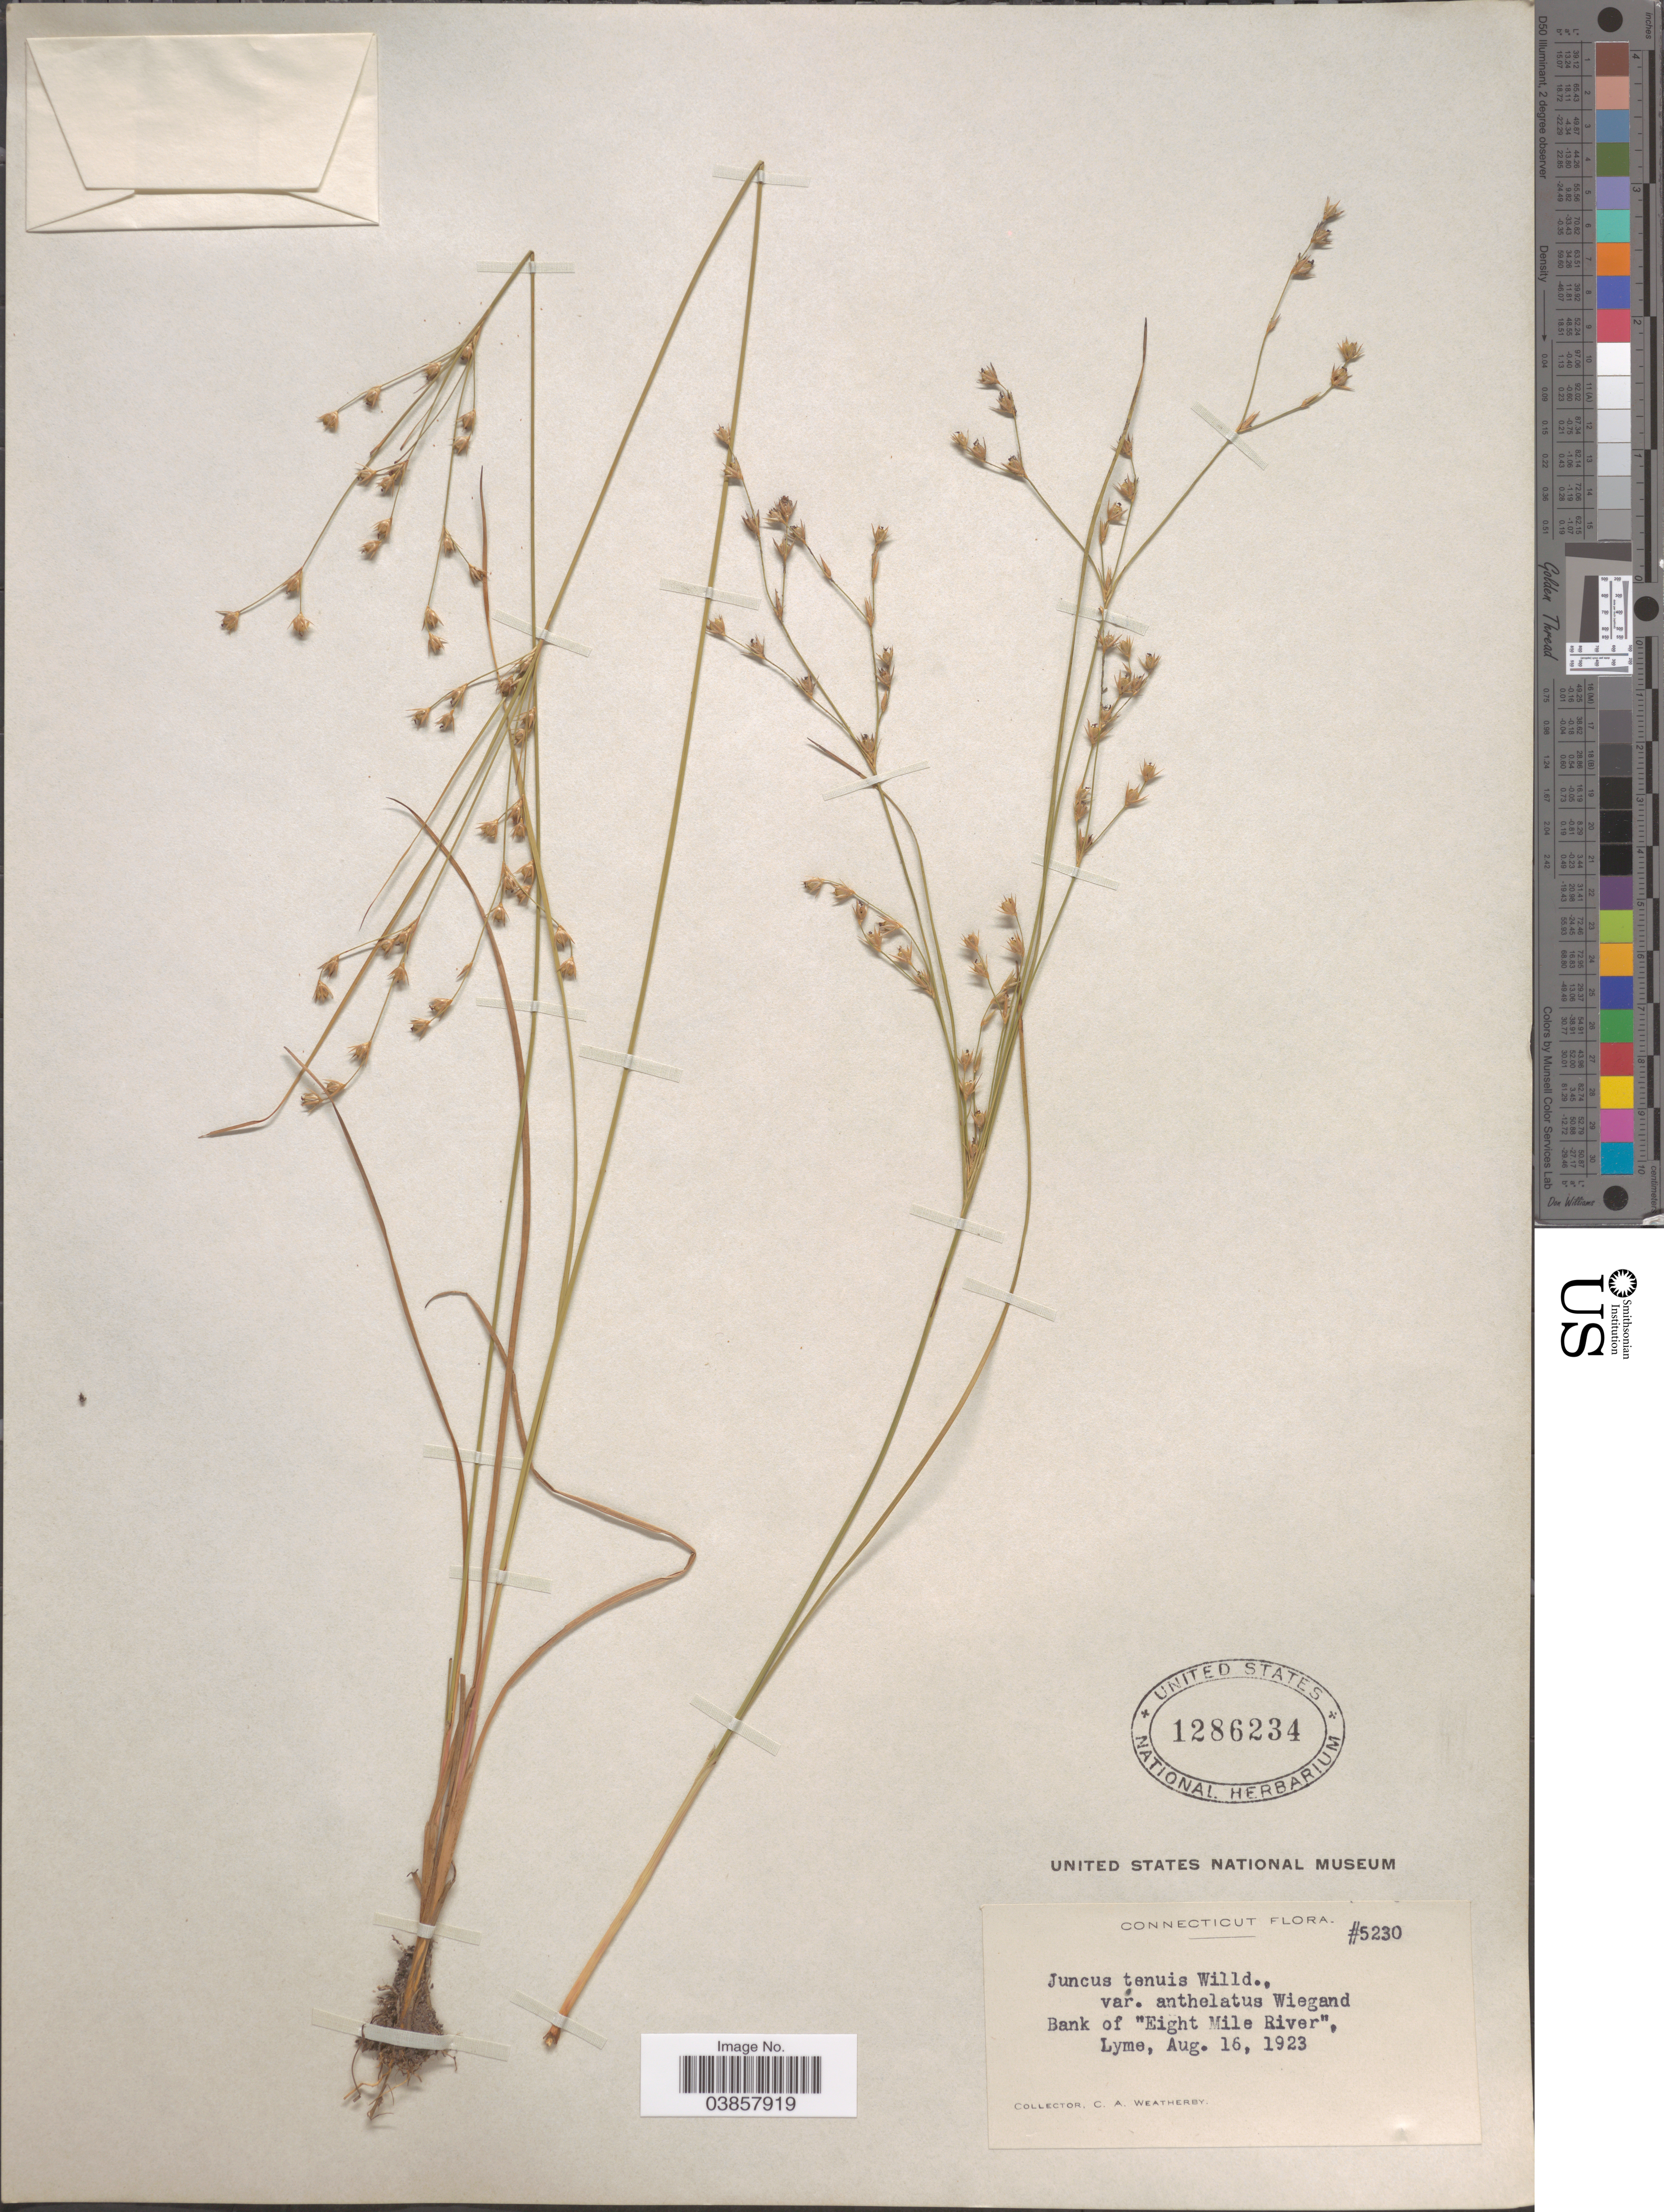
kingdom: Plantae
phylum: Tracheophyta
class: Liliopsida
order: Poales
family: Juncaceae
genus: Juncus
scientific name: Juncus tenuis f. anthelatus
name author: (Wiegand) F.J. Herm.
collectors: C. A. Weatherby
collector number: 5230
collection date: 1923-08-16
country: United States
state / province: Connecticut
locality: Bank of "Eight Mile River", Lyme.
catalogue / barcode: US 1286234